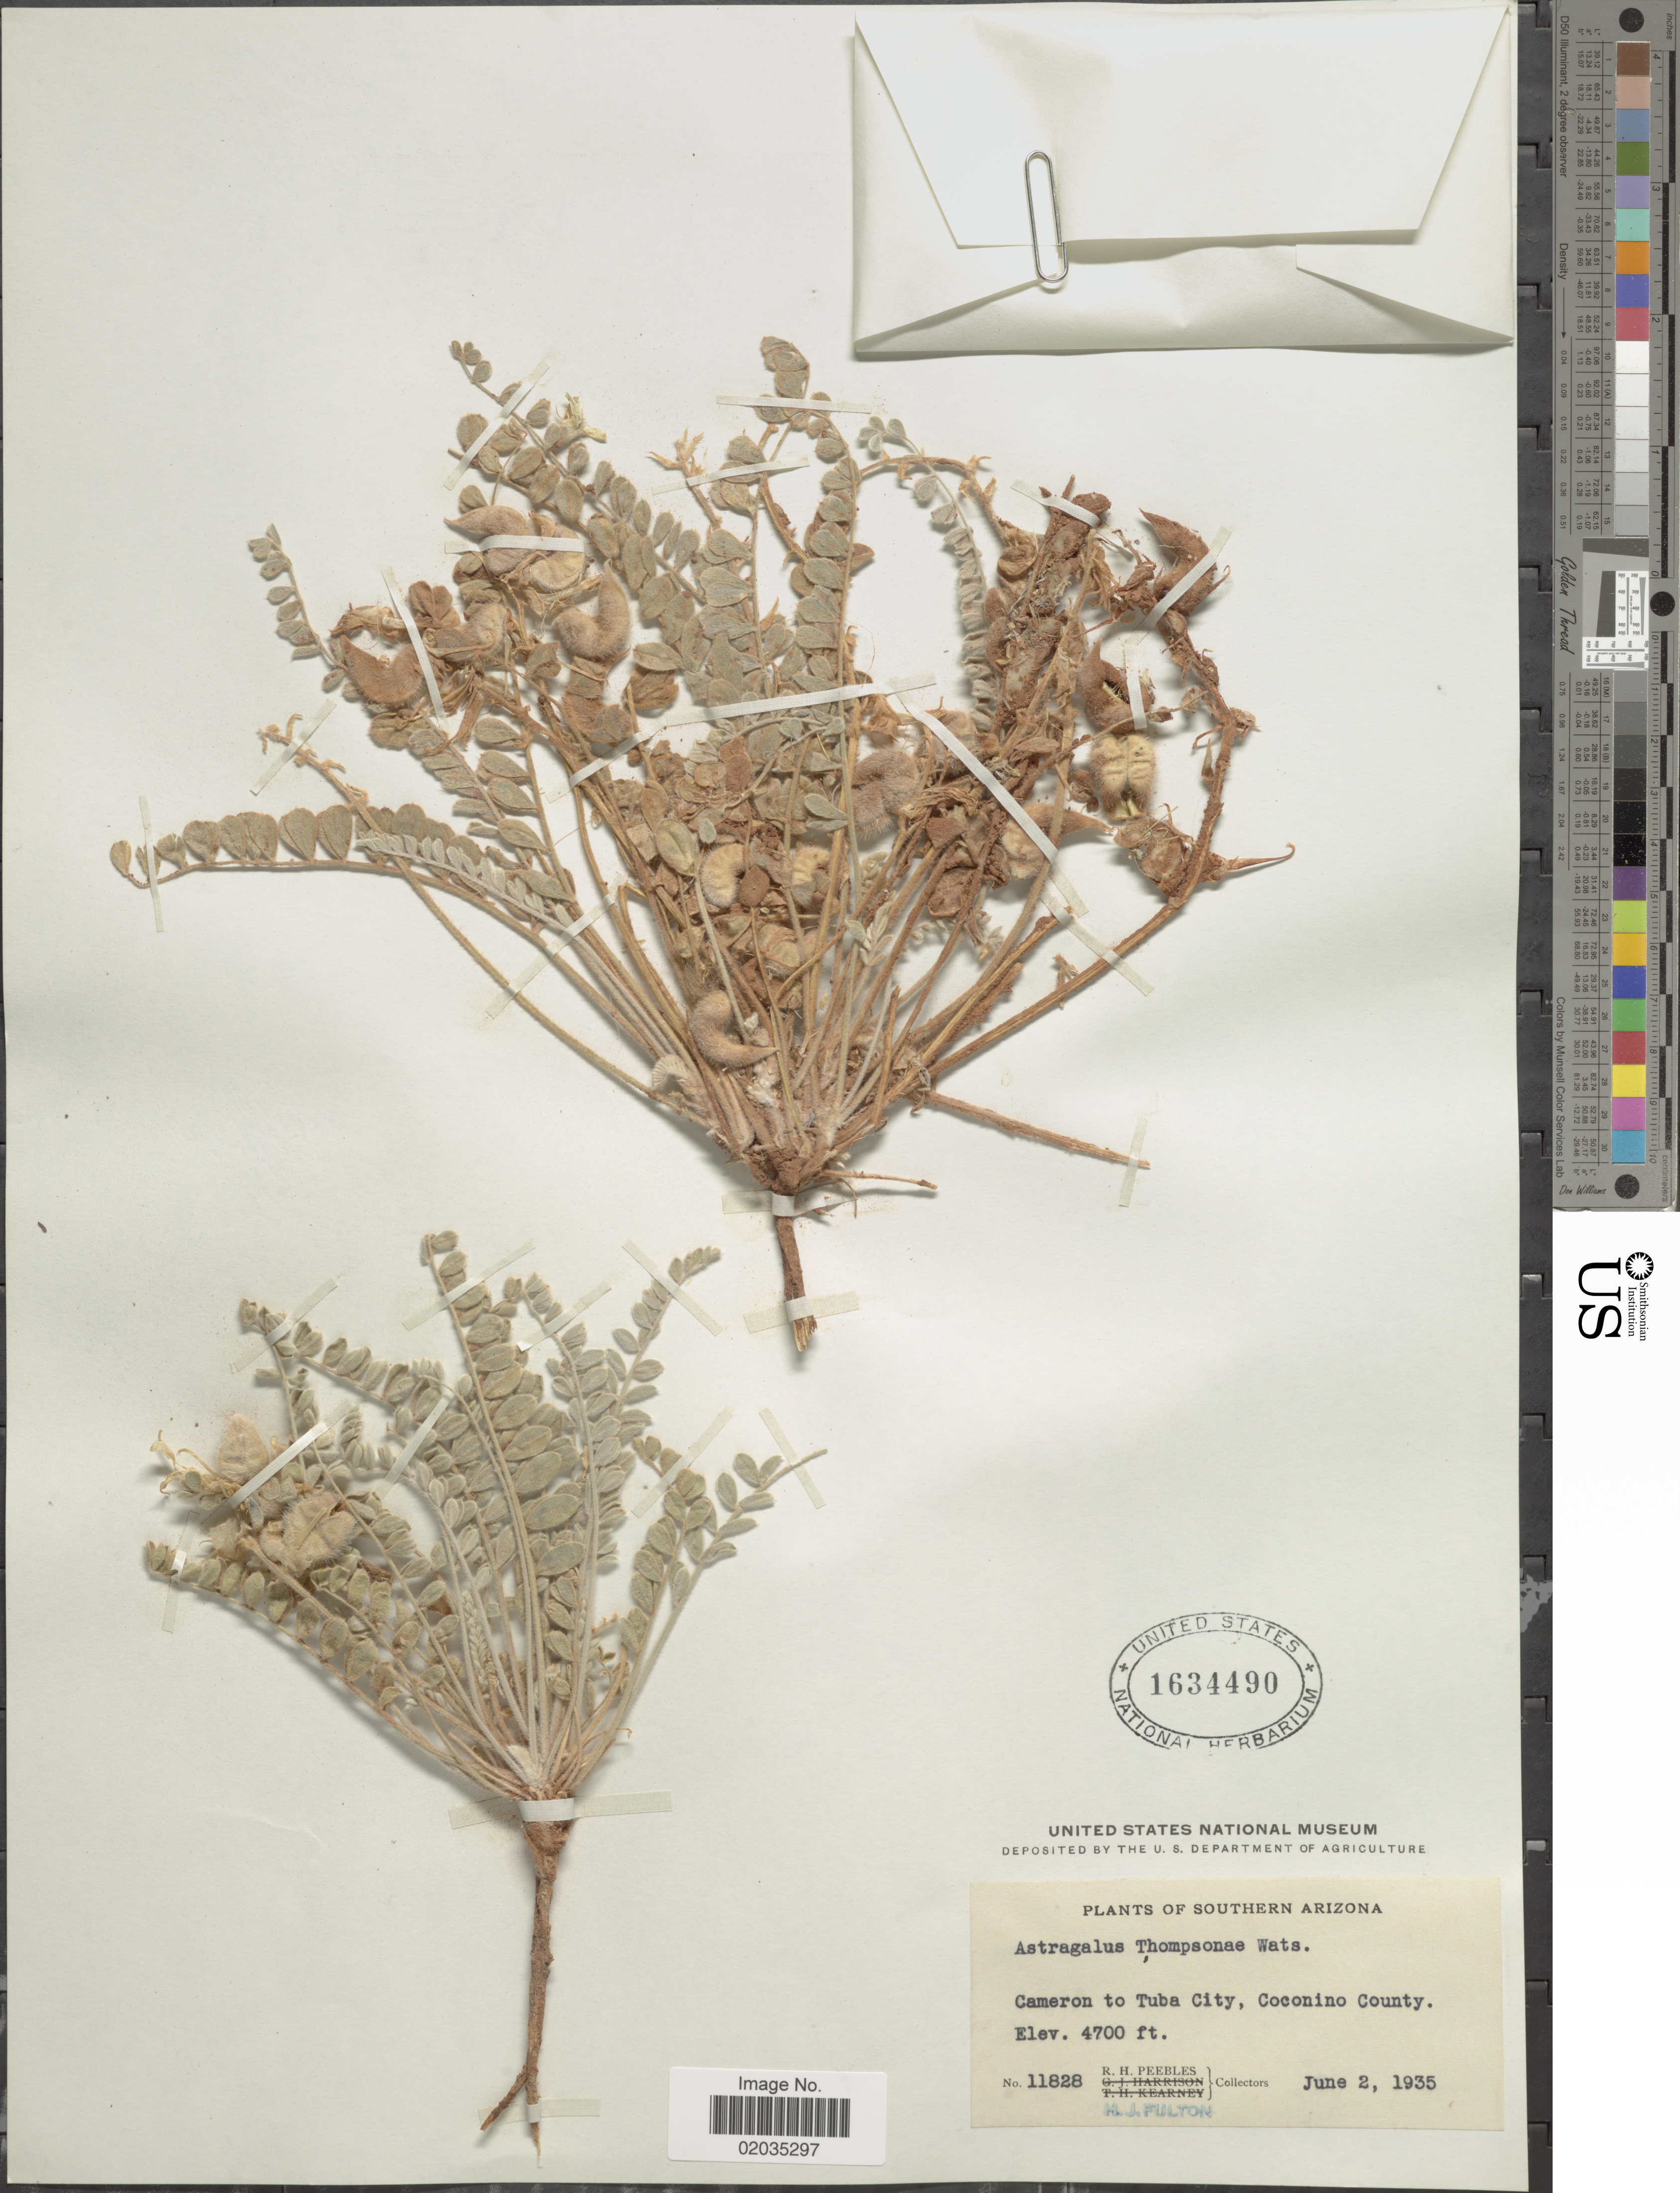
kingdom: Plantae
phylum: Tracheophyta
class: Magnoliopsida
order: Fabales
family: Fabaceae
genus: Astragalus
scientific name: Astragalus thompsonae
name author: S. Watson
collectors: R. H. Peebles & H. Fulton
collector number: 11828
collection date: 1935-06-02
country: United States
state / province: Arizona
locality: Southern Arizona. Cameron to Tuba City, Coconino County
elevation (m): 1433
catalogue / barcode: US 1634490